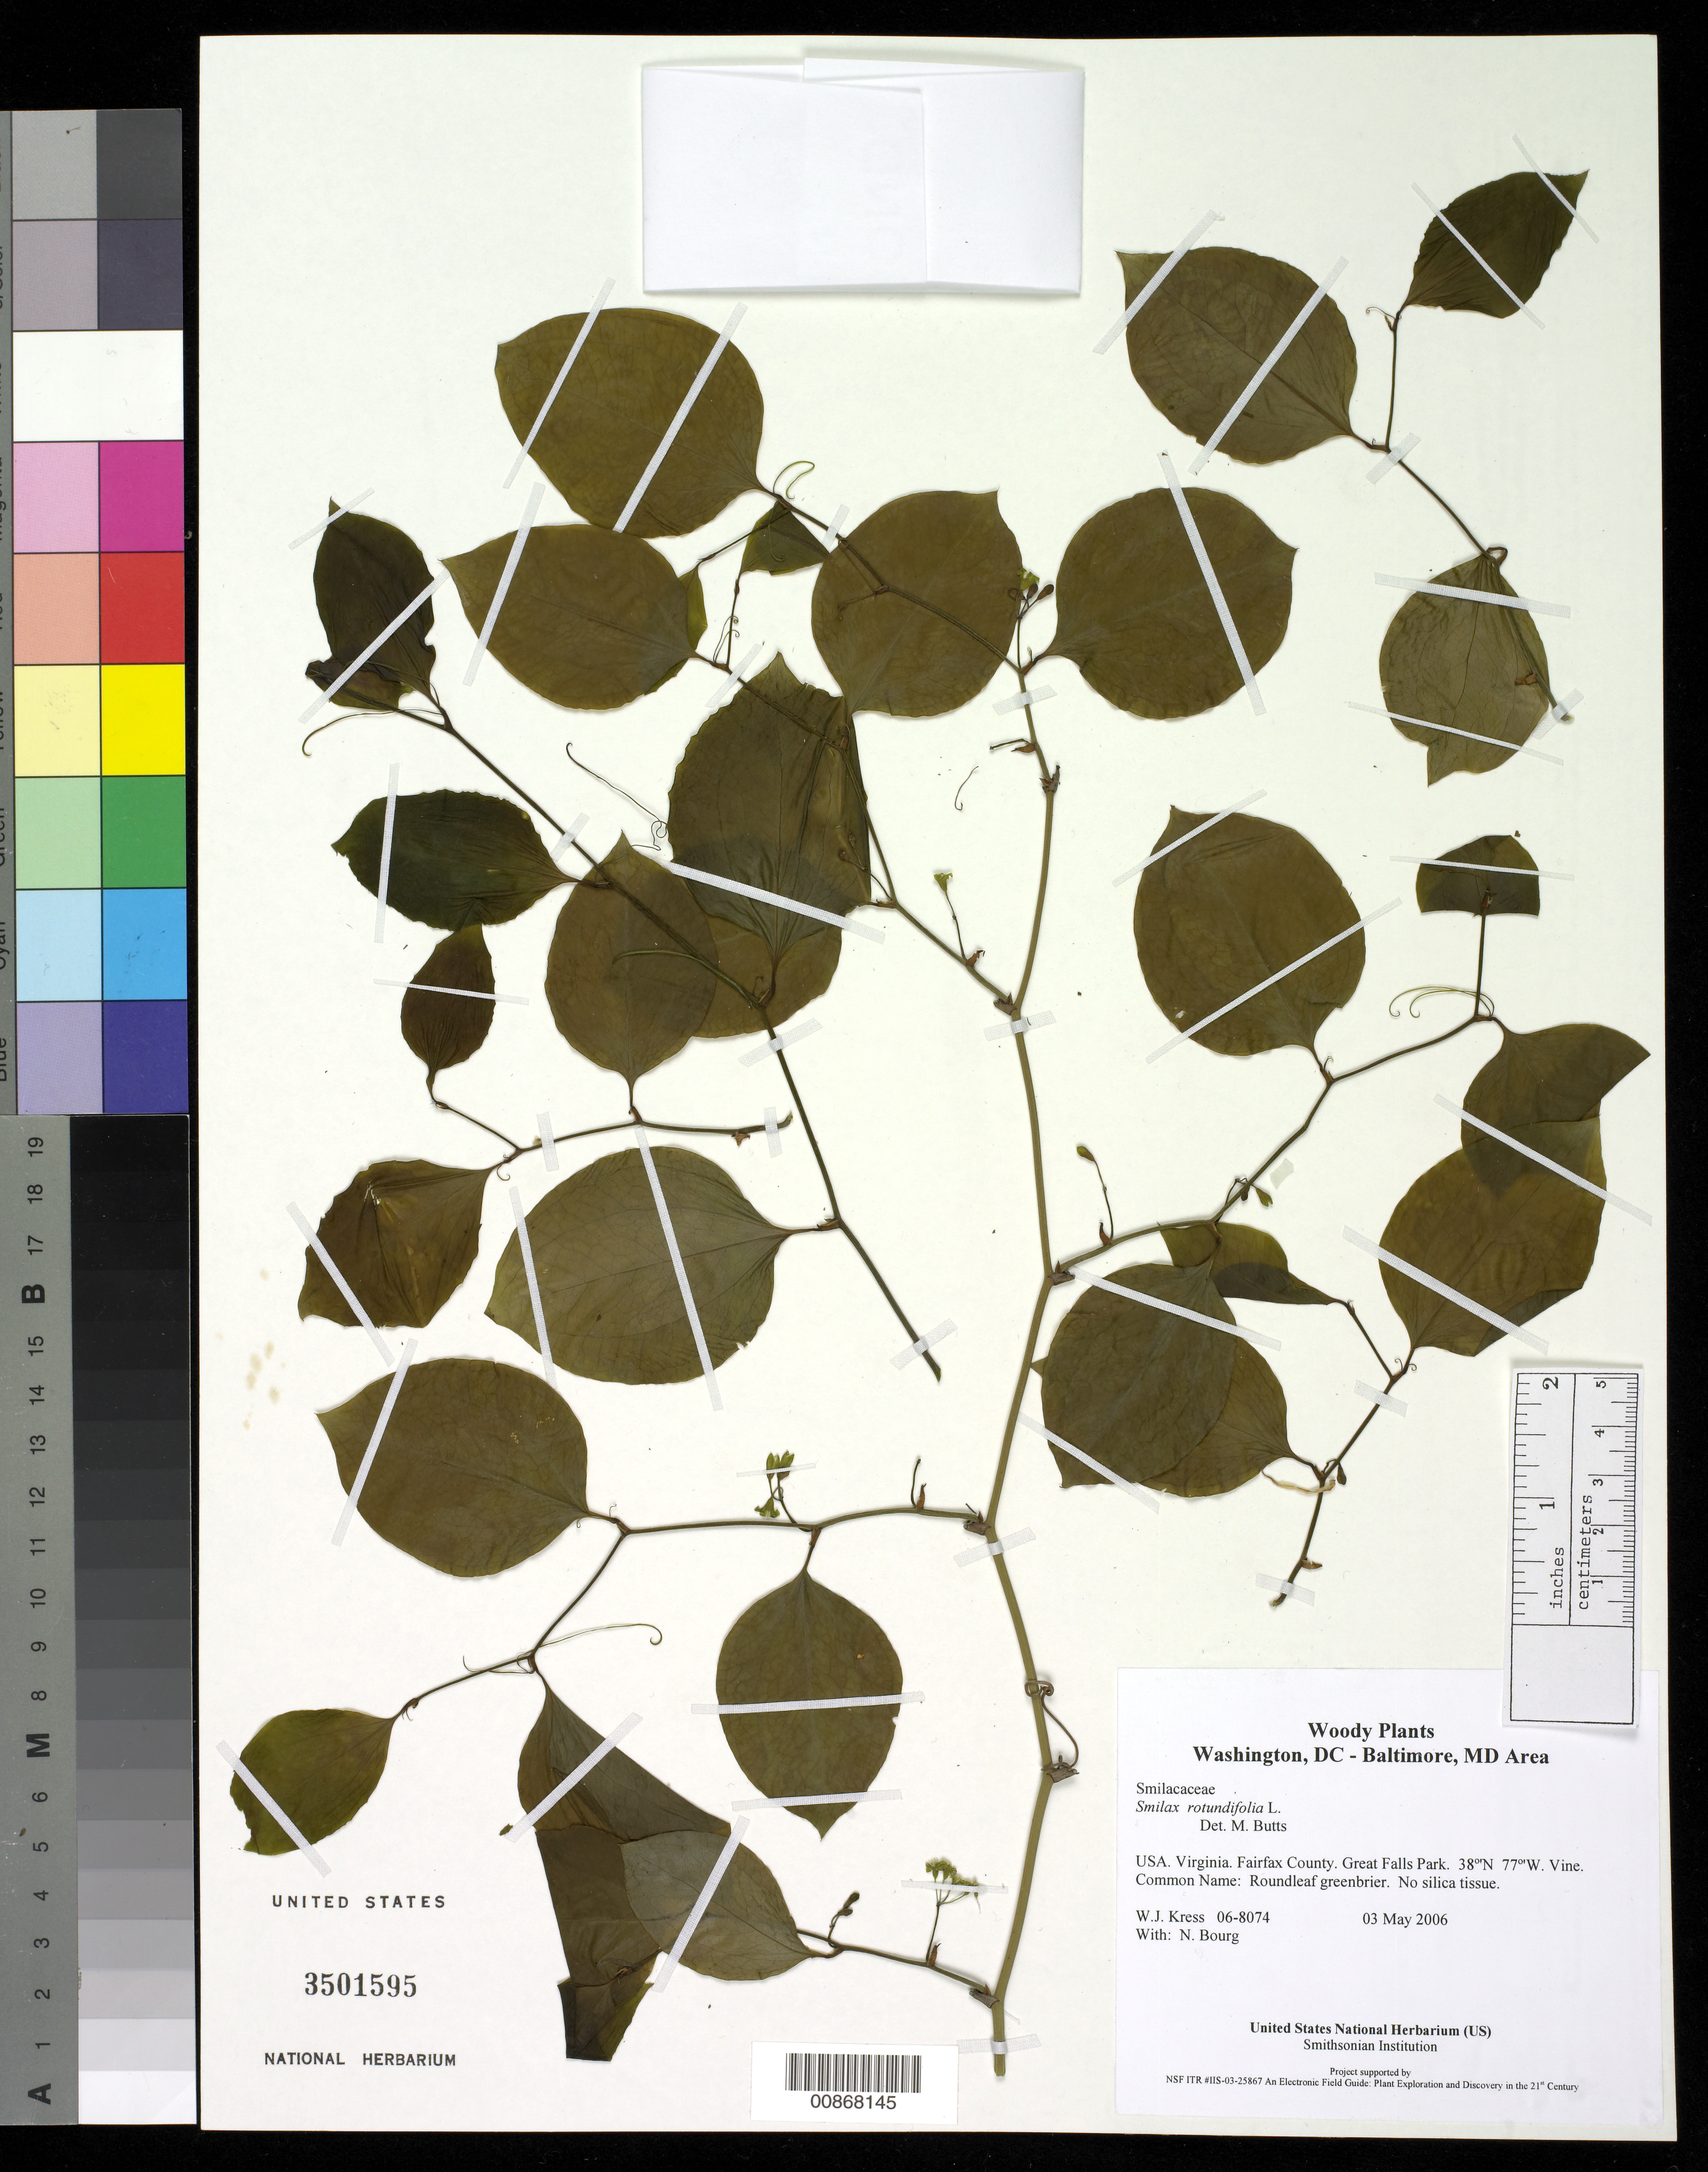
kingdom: Plantae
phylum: Tracheophyta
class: Liliopsida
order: Liliales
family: Smilacaceae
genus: Smilax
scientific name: Smilax rotundifolia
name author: L.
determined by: Butts, M. B.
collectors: W. J. Kress & M. B. Butts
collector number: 06-8074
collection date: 2006-05-03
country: United States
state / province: Virginia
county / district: Fairfax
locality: Great Falls Park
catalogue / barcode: US 3501595